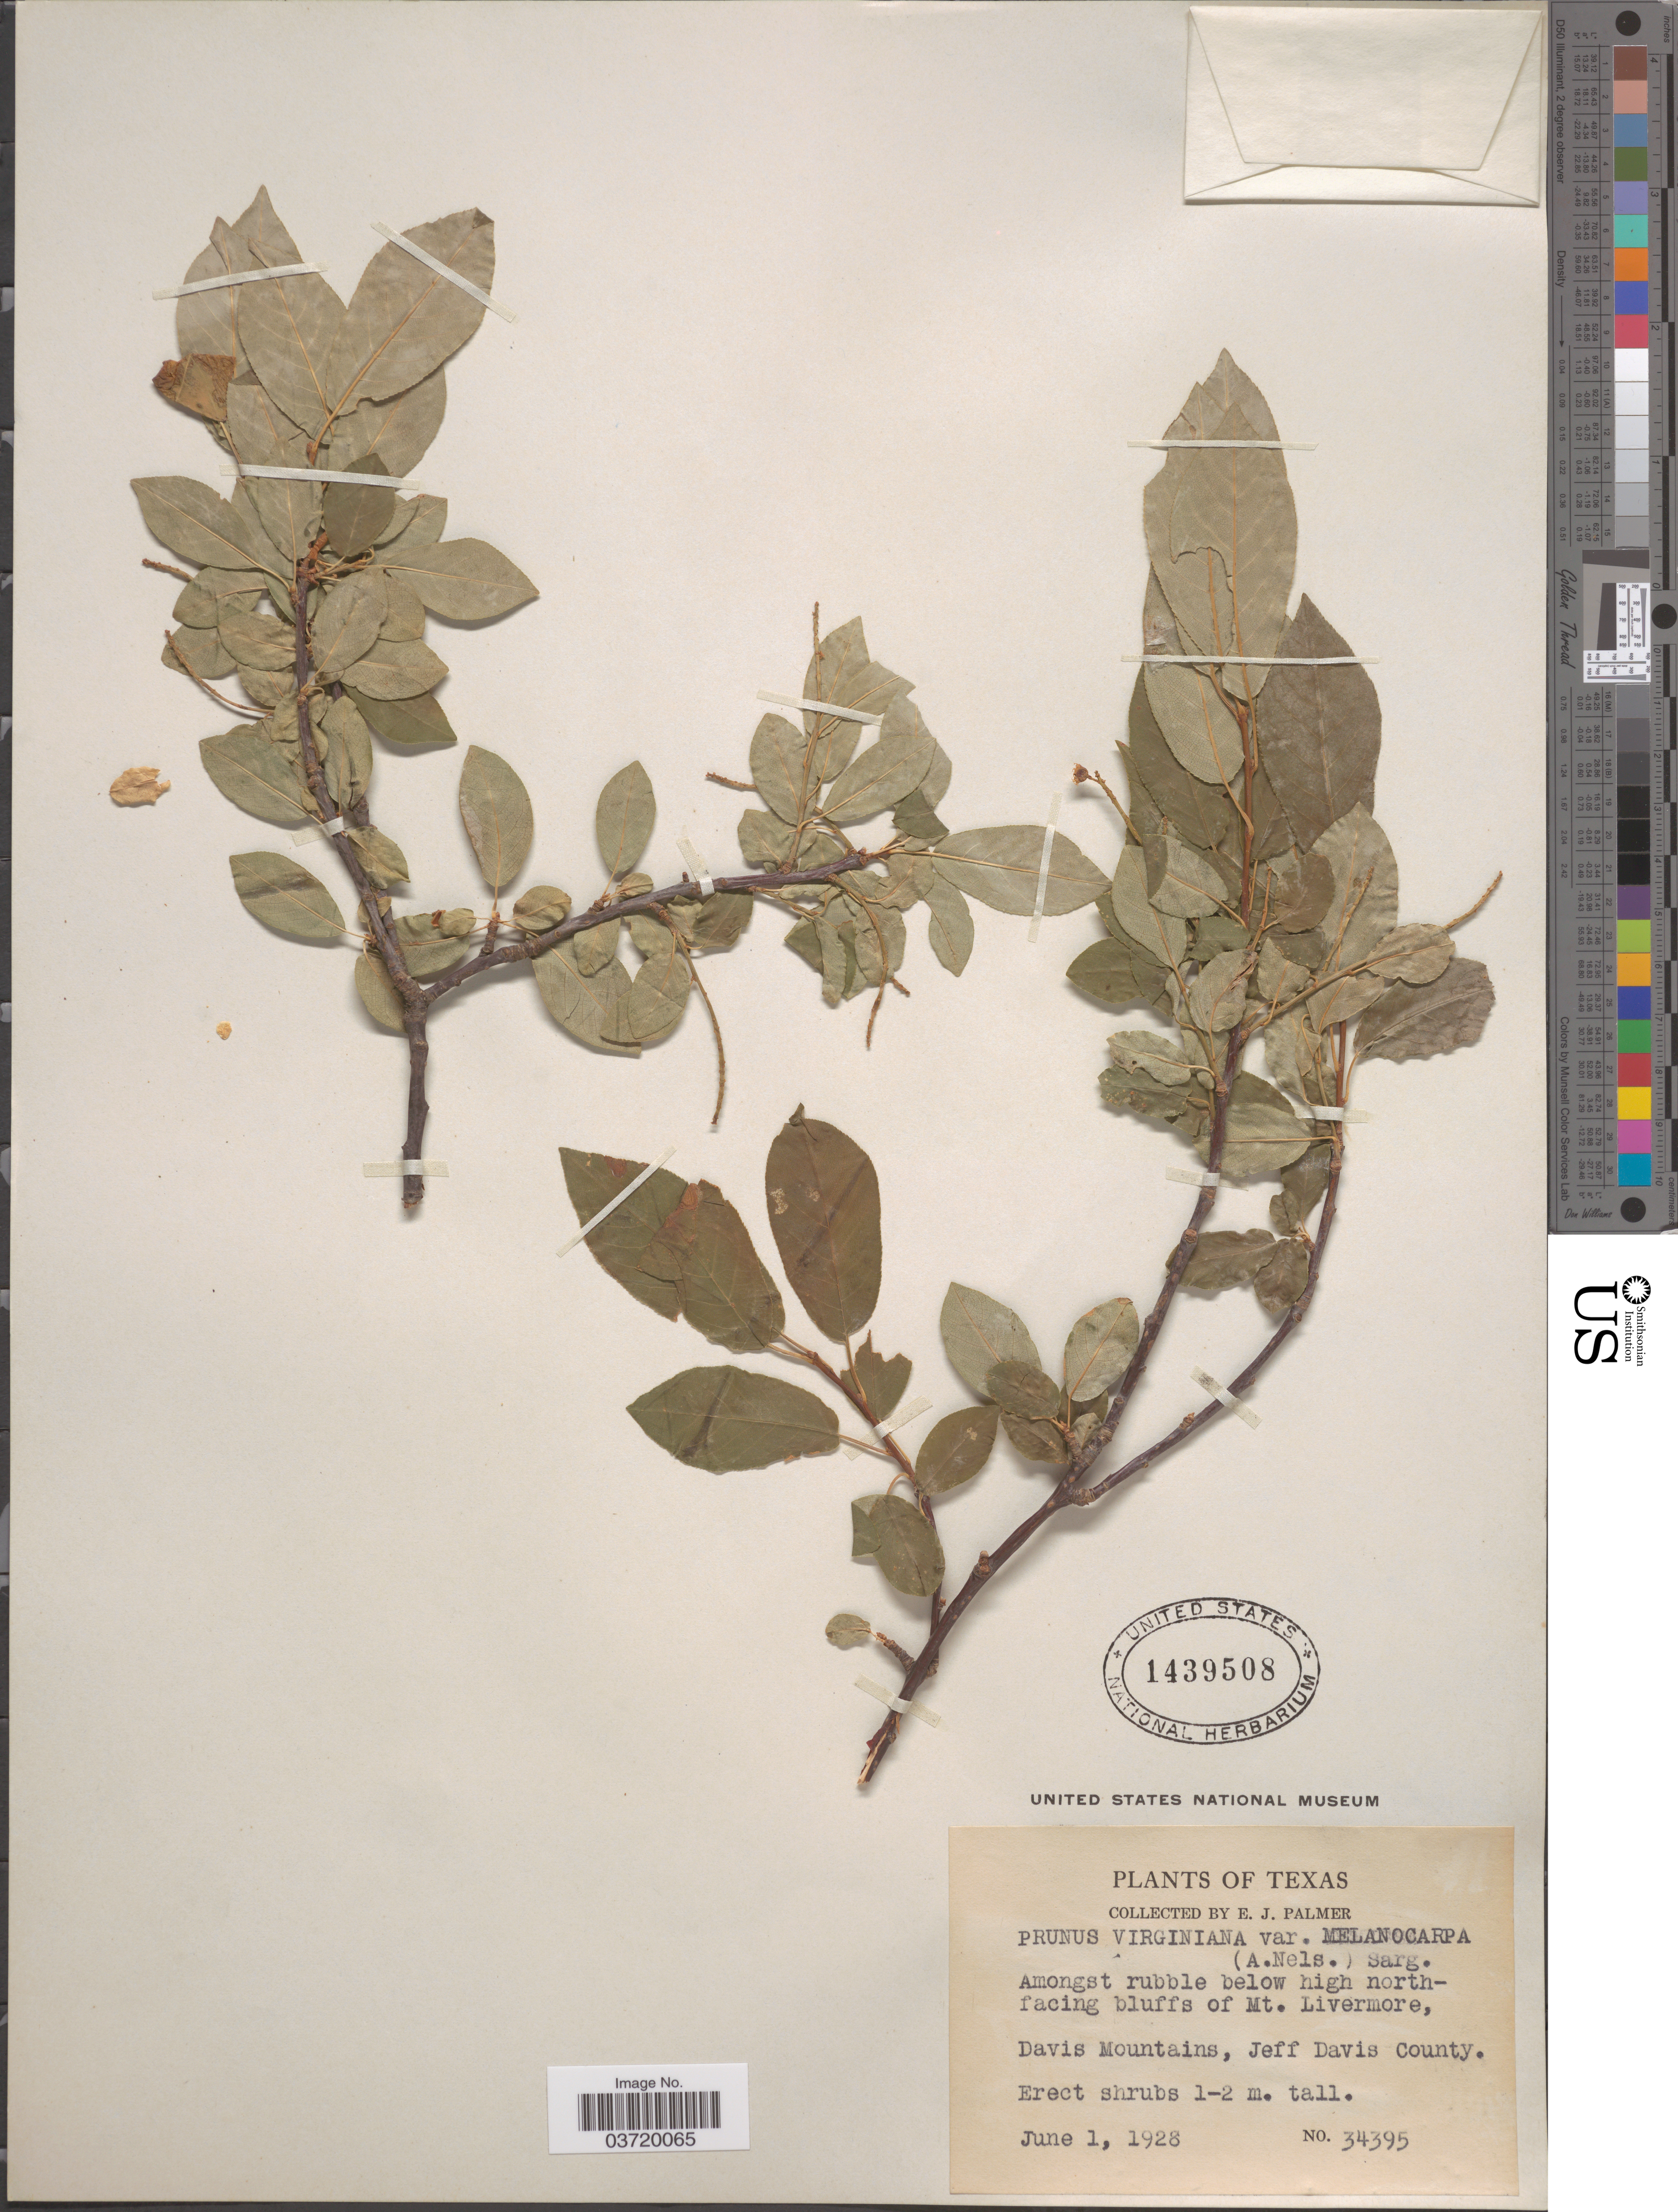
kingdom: Plantae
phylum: Tracheophyta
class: Magnoliopsida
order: Rosales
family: Rosaceae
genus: Prunus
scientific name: Prunus virginiana var. melanocarpa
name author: (A. Nelson) Sarg.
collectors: E. J. Palmer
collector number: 34395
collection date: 1928-06-01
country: United States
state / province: Texas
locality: Amongst rubble below high north-facing bluffs of Mt. Livermore, Davis Mountains, Jeff Davis County.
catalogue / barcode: US 1439508